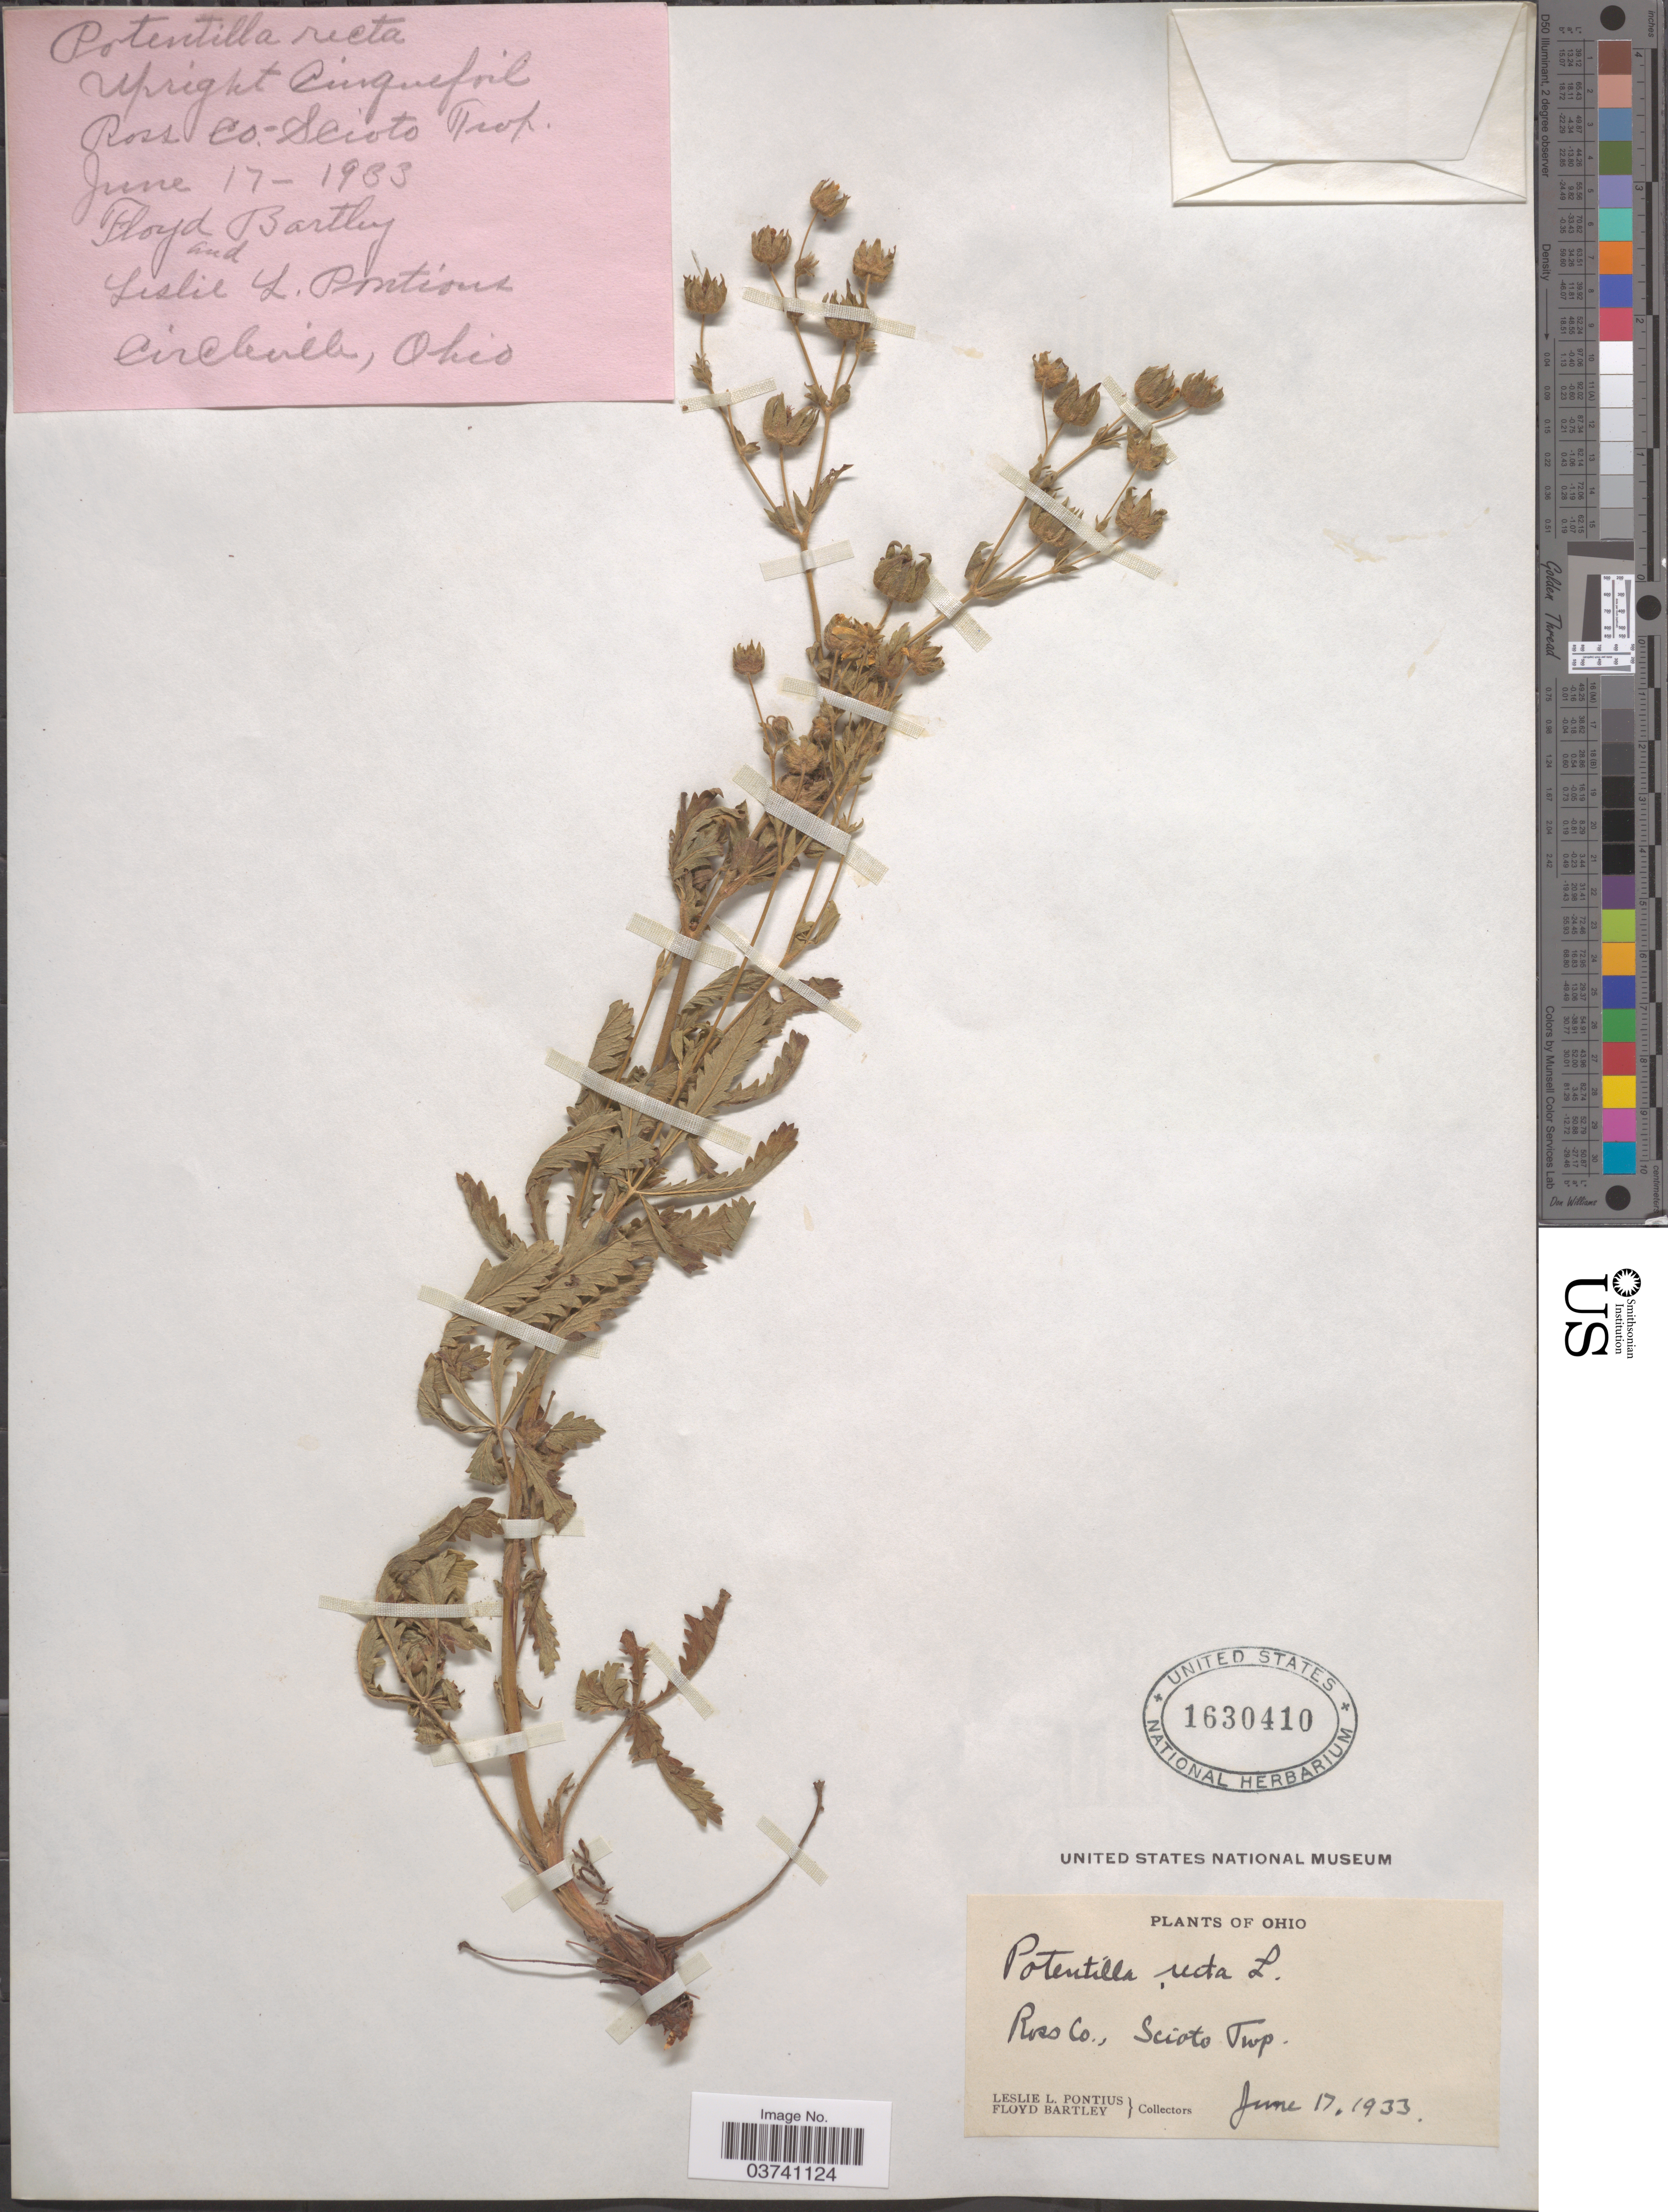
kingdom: Plantae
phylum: Tracheophyta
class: Magnoliopsida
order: Rosales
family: Rosaceae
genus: Potentilla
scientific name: Potentilla recta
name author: L.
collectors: L. L. Pontious & F. Bartley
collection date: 1933-06-17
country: United States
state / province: Ohio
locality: Ross Co., Scioto Twp.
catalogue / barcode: US 1630410